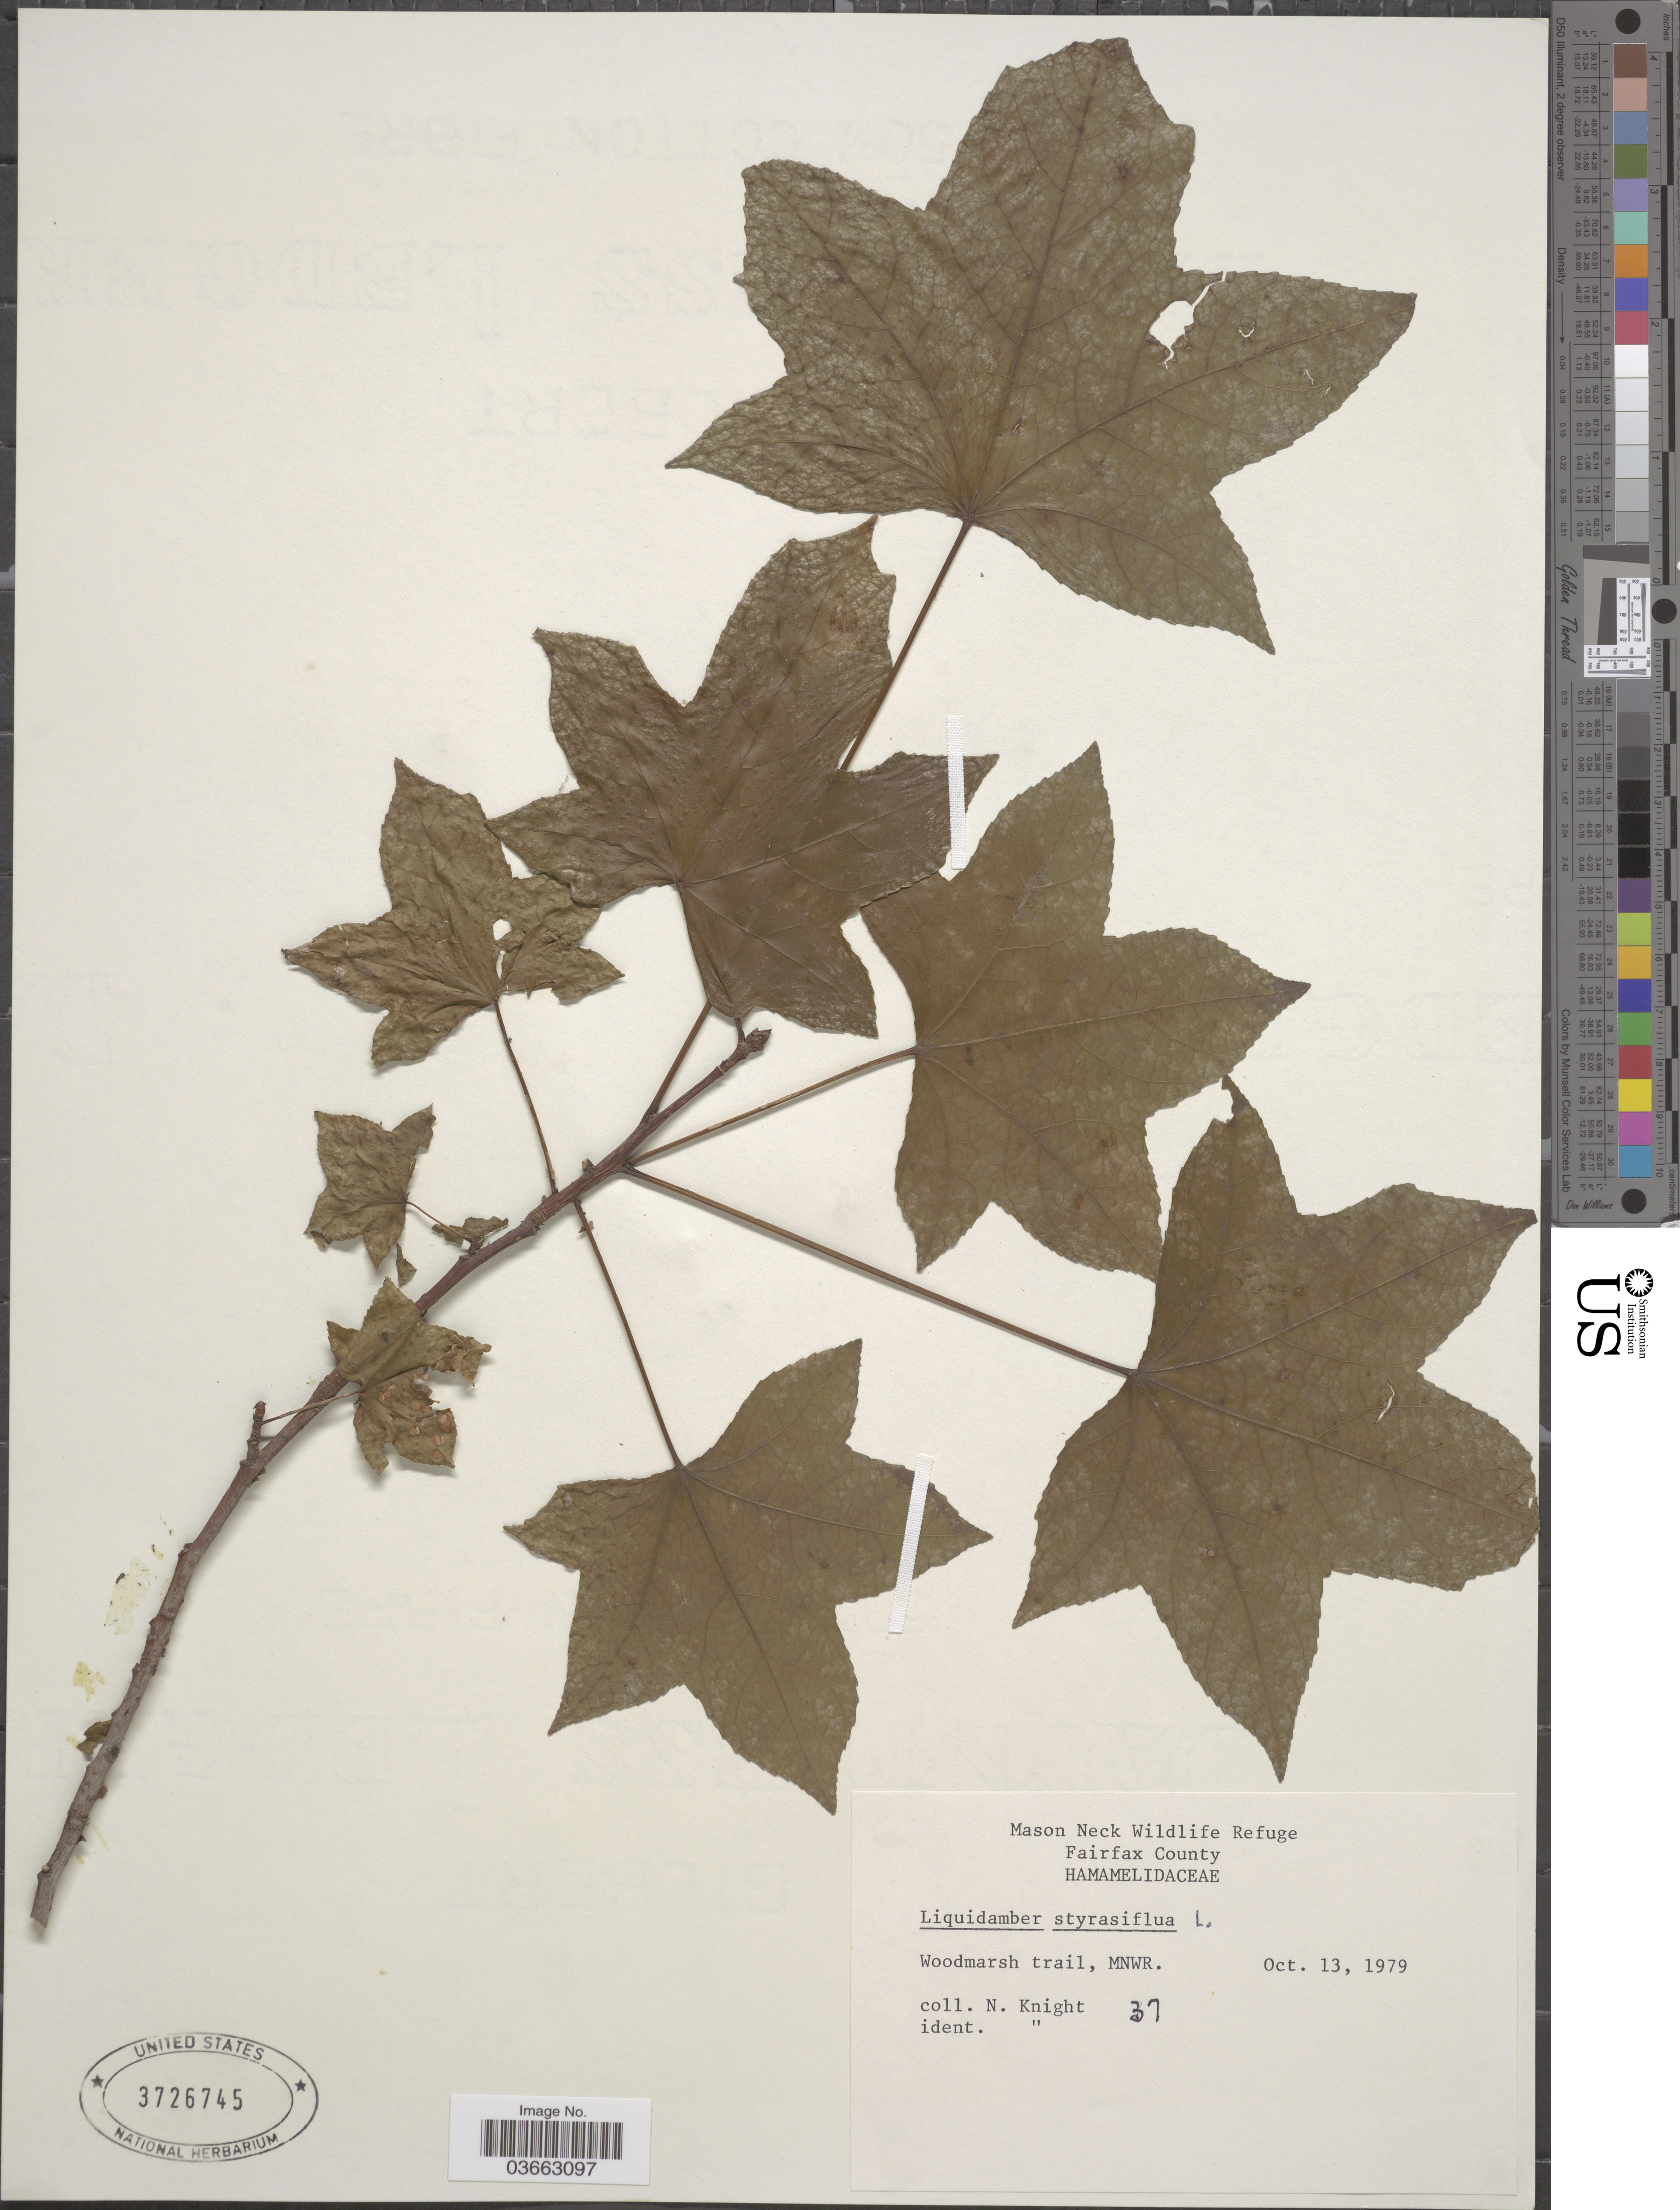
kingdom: Plantae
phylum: Tracheophyta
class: Magnoliopsida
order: Saxifragales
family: Altingiaceae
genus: Liquidambar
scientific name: Liquidambar styraciflua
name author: L.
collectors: N. Knight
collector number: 37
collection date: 1979-10-13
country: United States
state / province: Virginia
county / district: Fairfax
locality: Mason Neck Wildlife Refuge. Fairfax County. Woodmarsh trail, MNWR.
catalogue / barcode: US 3726745